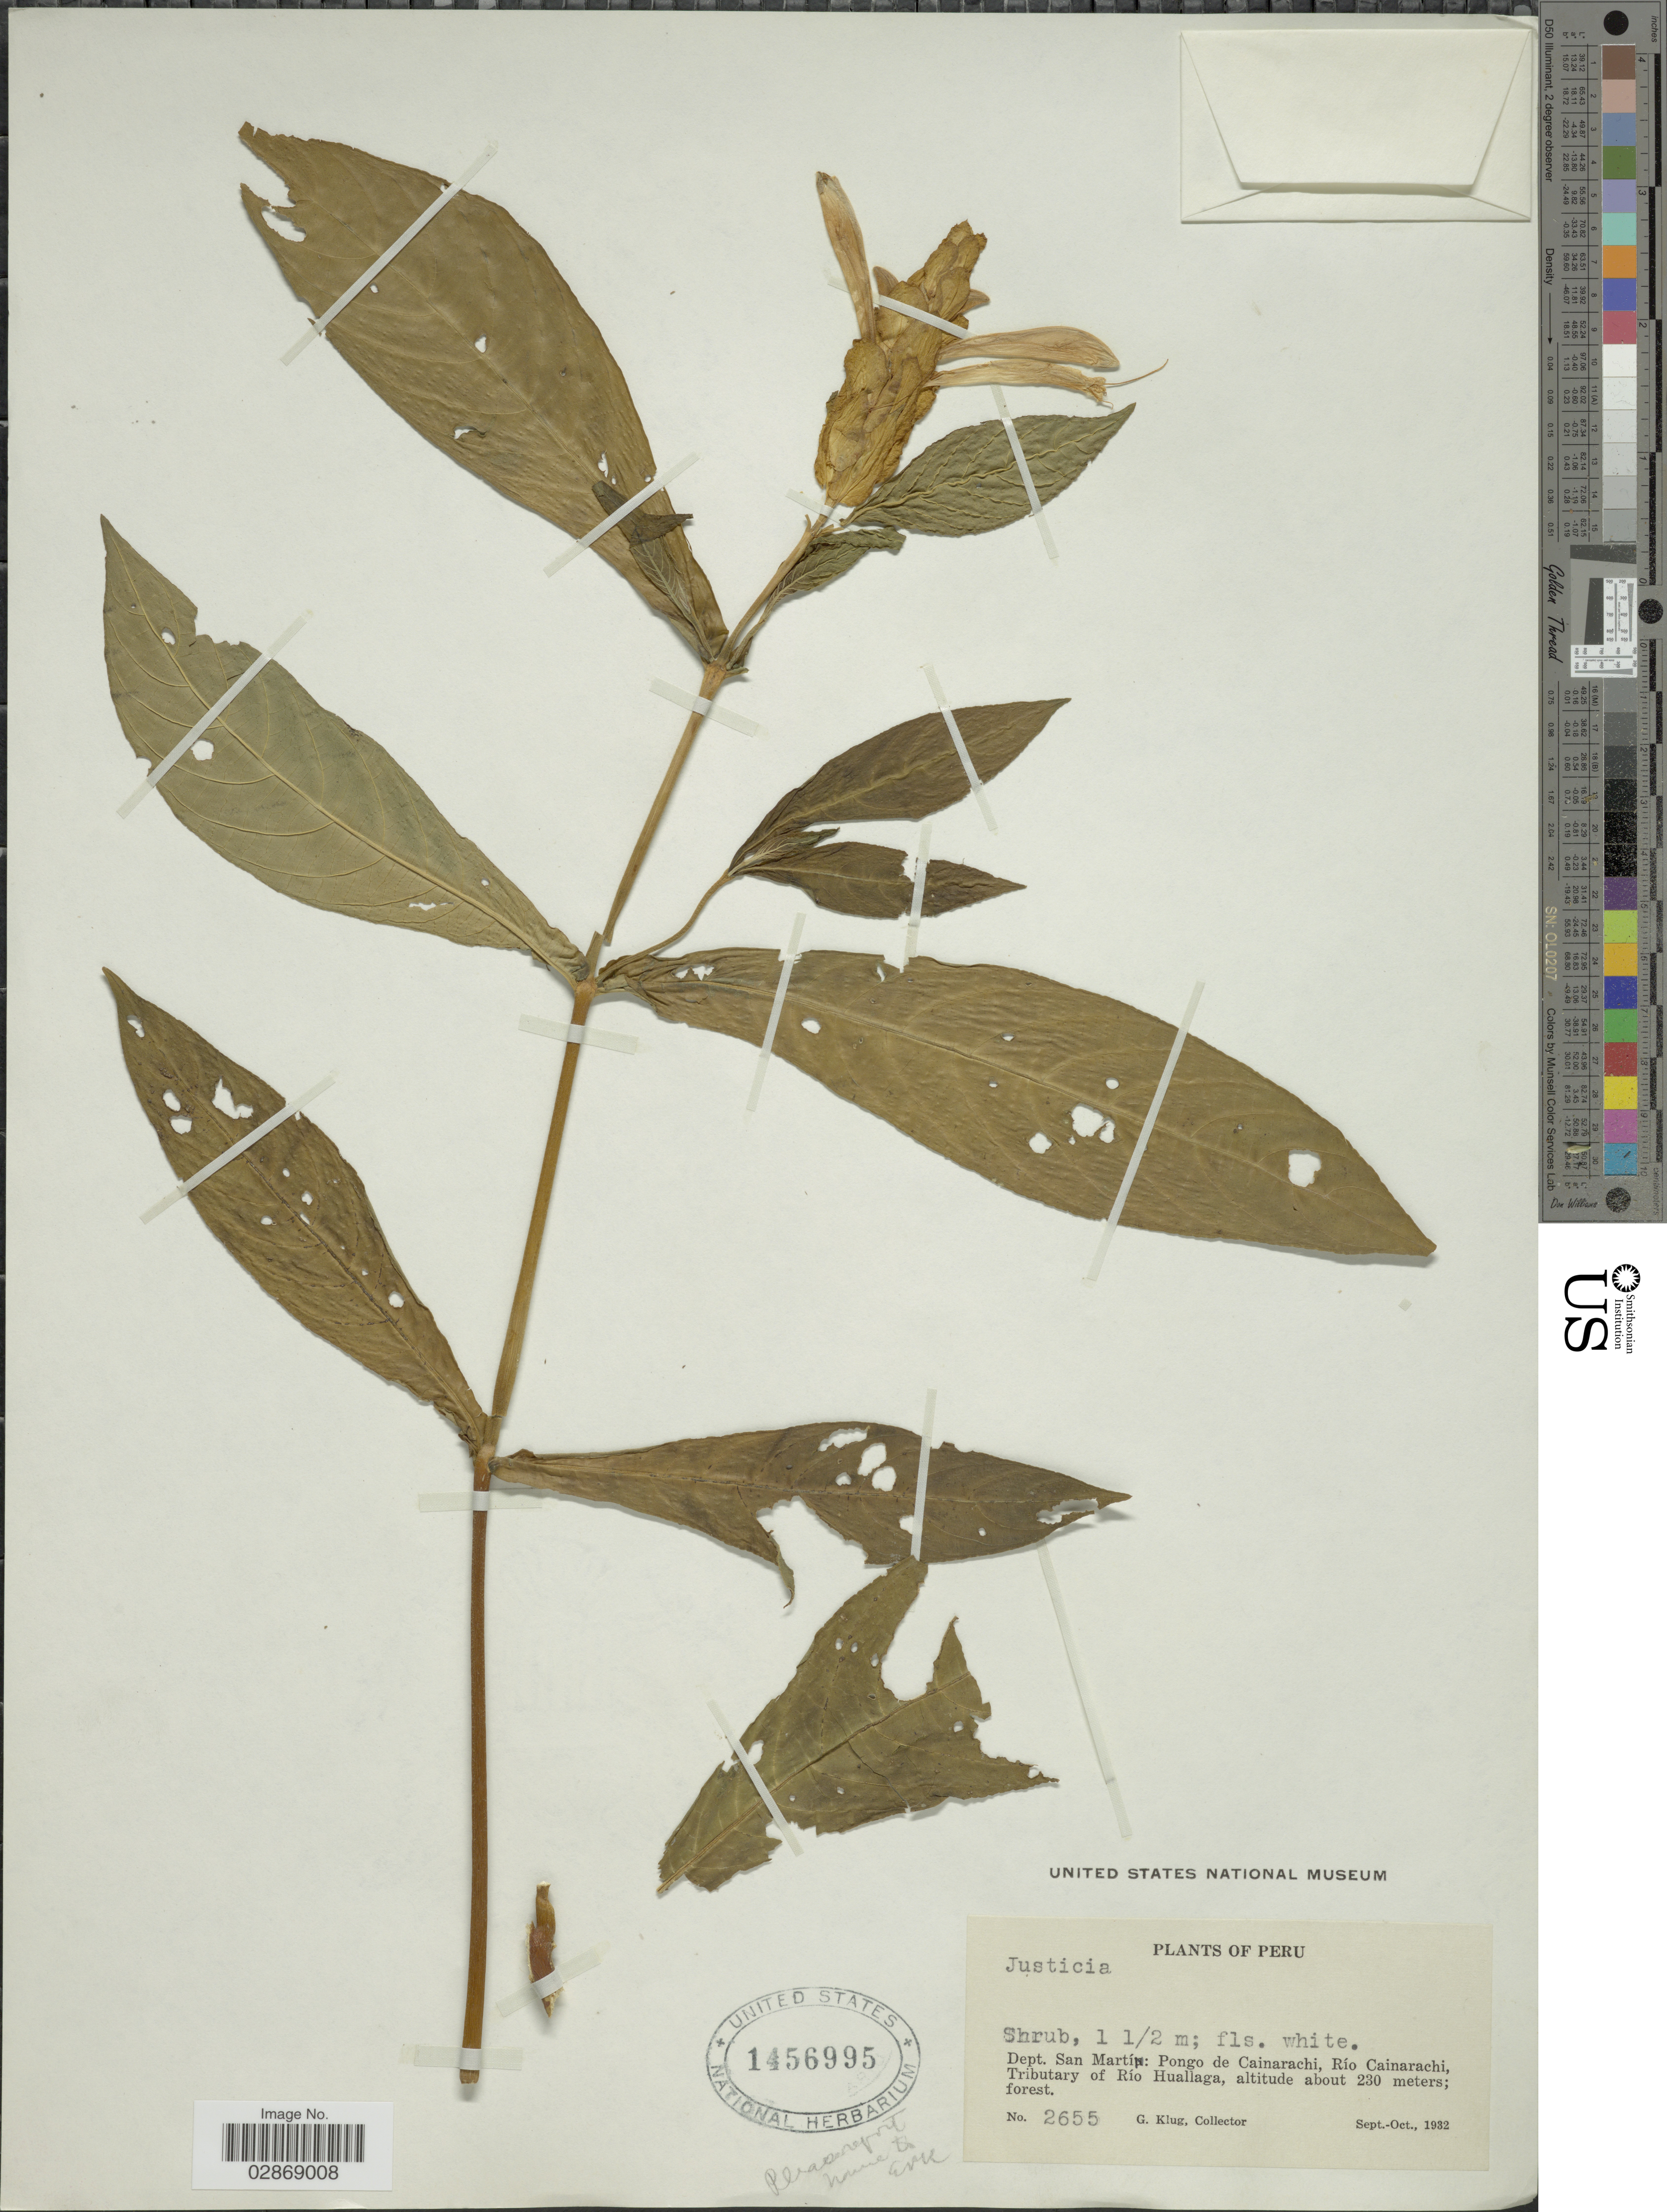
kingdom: Plantae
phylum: Tracheophyta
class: Magnoliopsida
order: Lamiales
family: Acanthaceae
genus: Pachystachys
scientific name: Pachystachys lutea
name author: Nees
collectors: G. Klug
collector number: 2655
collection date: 1932-09/1932-10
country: Peru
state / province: San Martín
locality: Dept. San Martín: Pongo de Cainarachi, Río Cainarachi, Tributary of Río Huallaga.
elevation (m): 230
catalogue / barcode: US 1456995